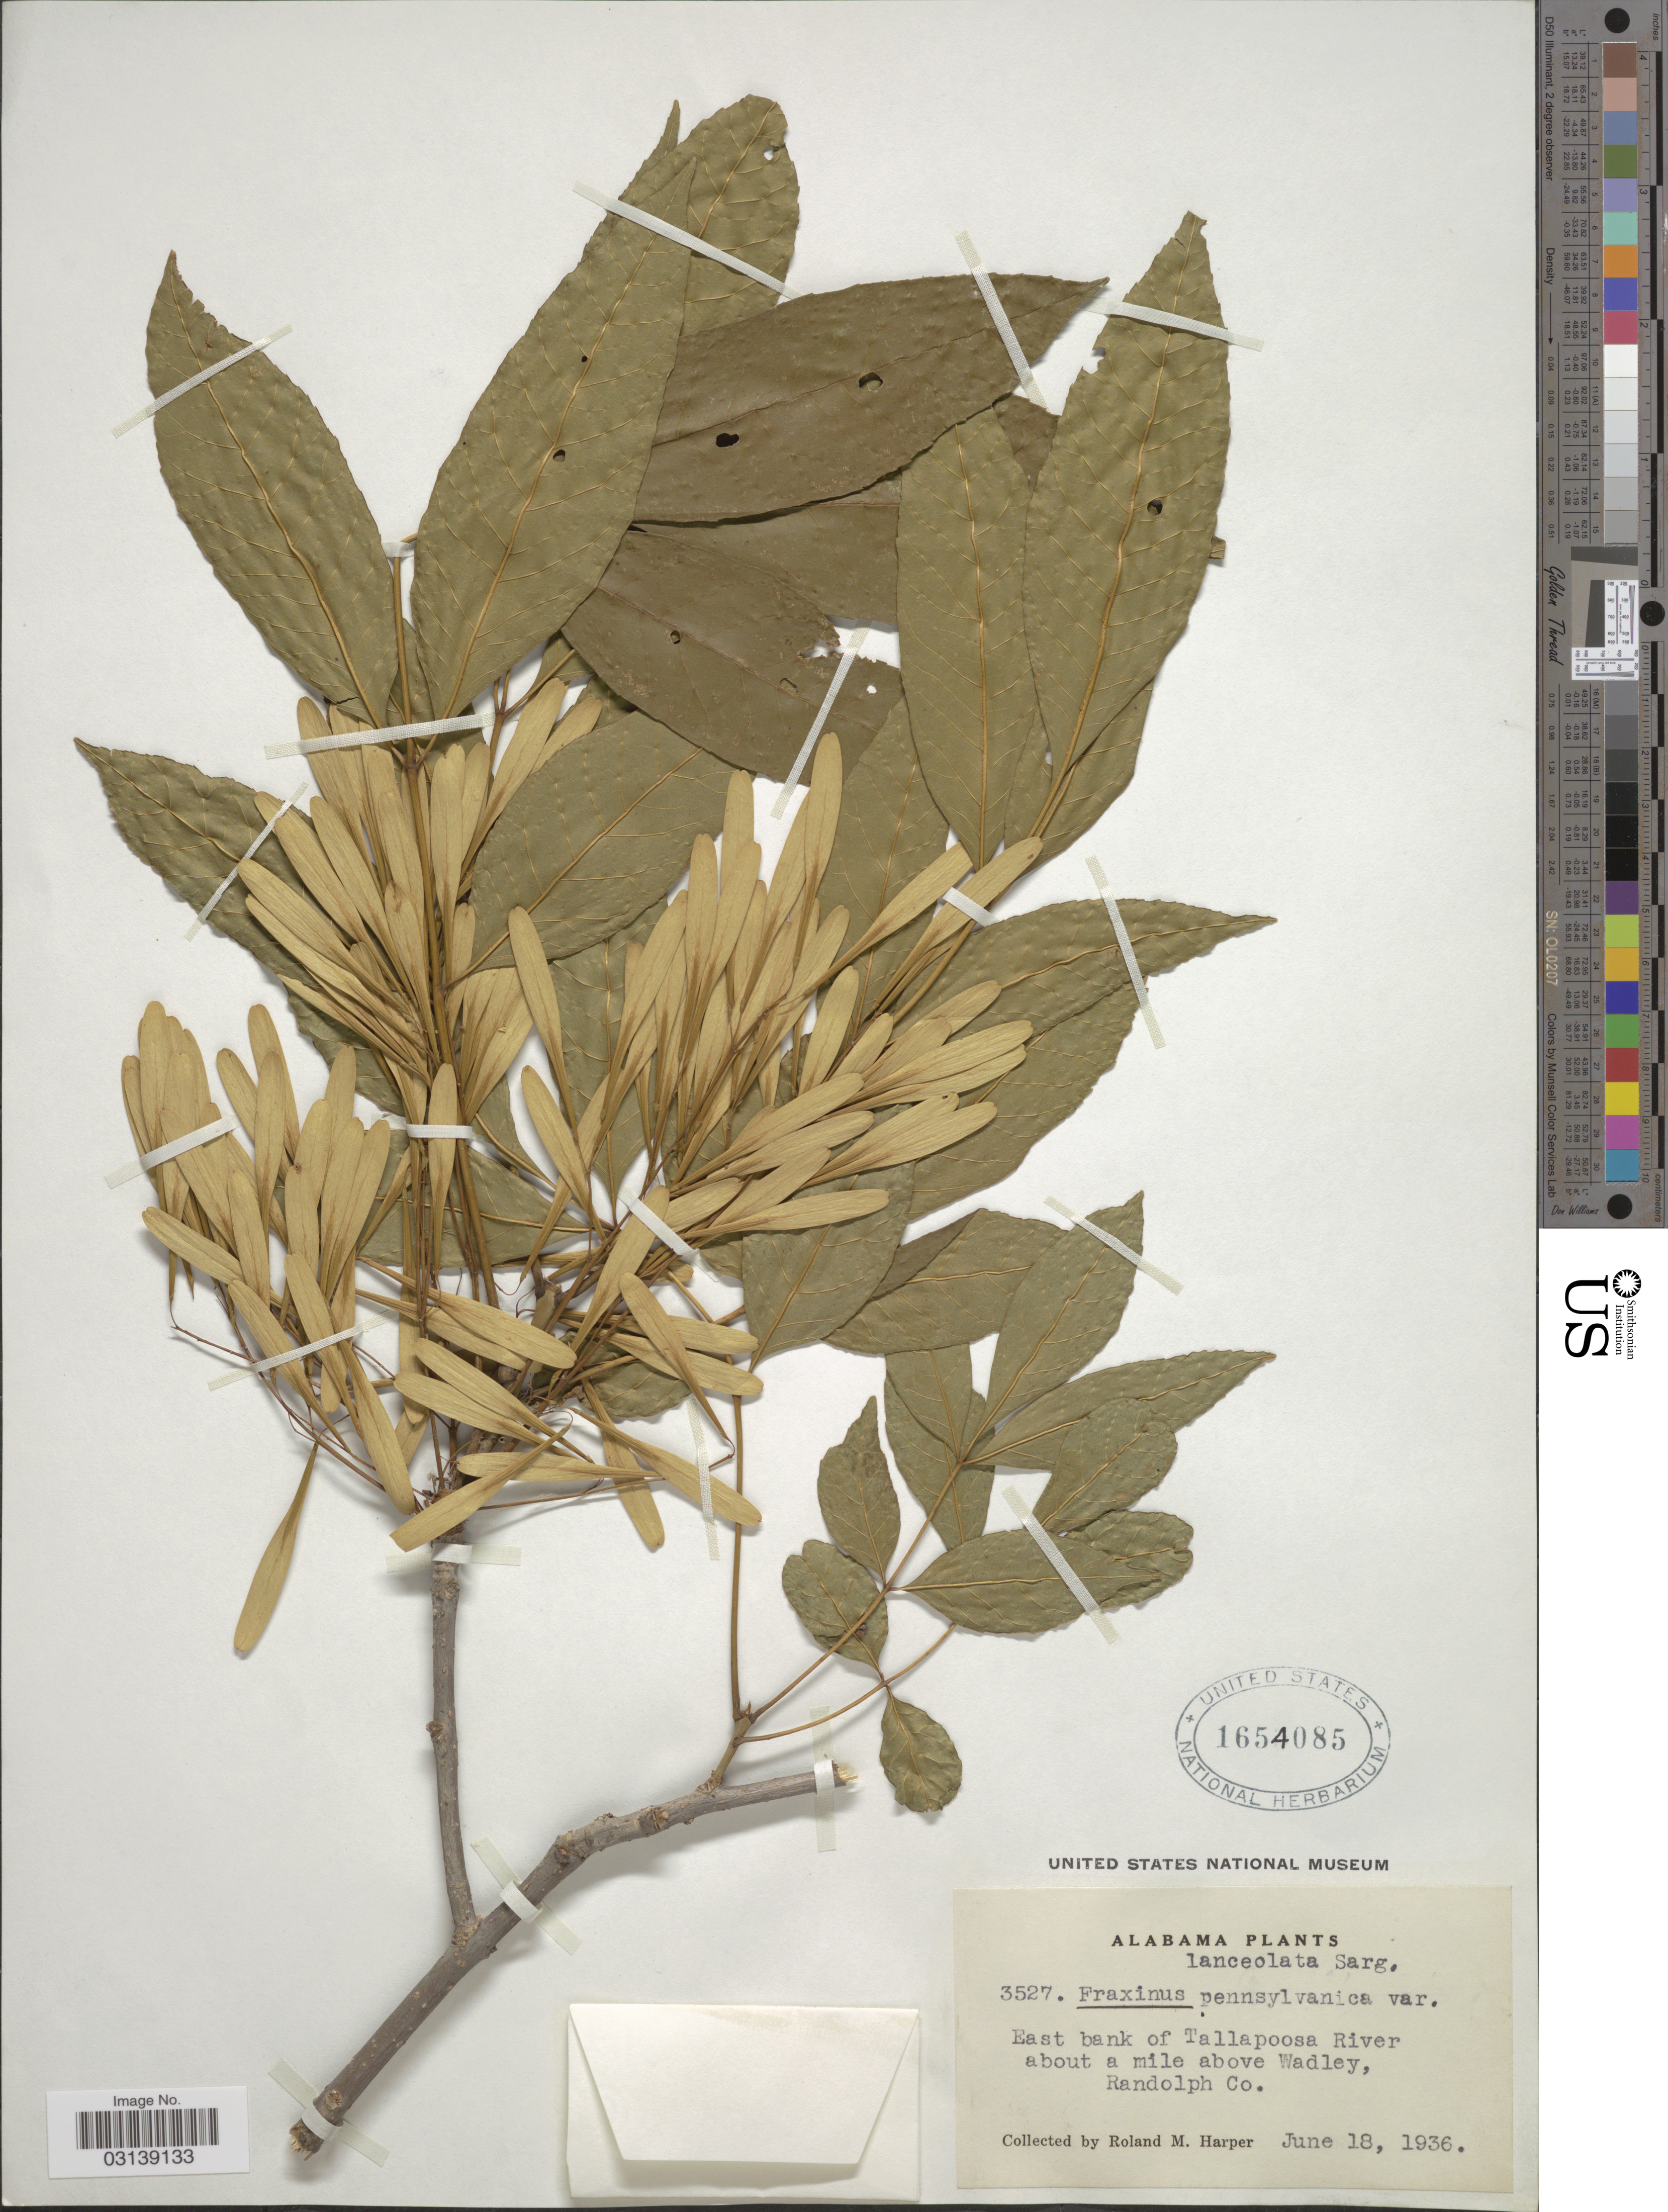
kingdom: Plantae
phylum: Tracheophyta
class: Magnoliopsida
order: Lamiales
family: Oleaceae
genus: Fraxinus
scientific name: Fraxinus pennsylvanica var. lanceolata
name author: Sarg.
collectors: R. Harper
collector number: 3527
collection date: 1936-06-18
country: United States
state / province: Alabama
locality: East bank of Tallapoosa River about a mile above Wadley, Randolph Co.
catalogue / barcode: US 1654085